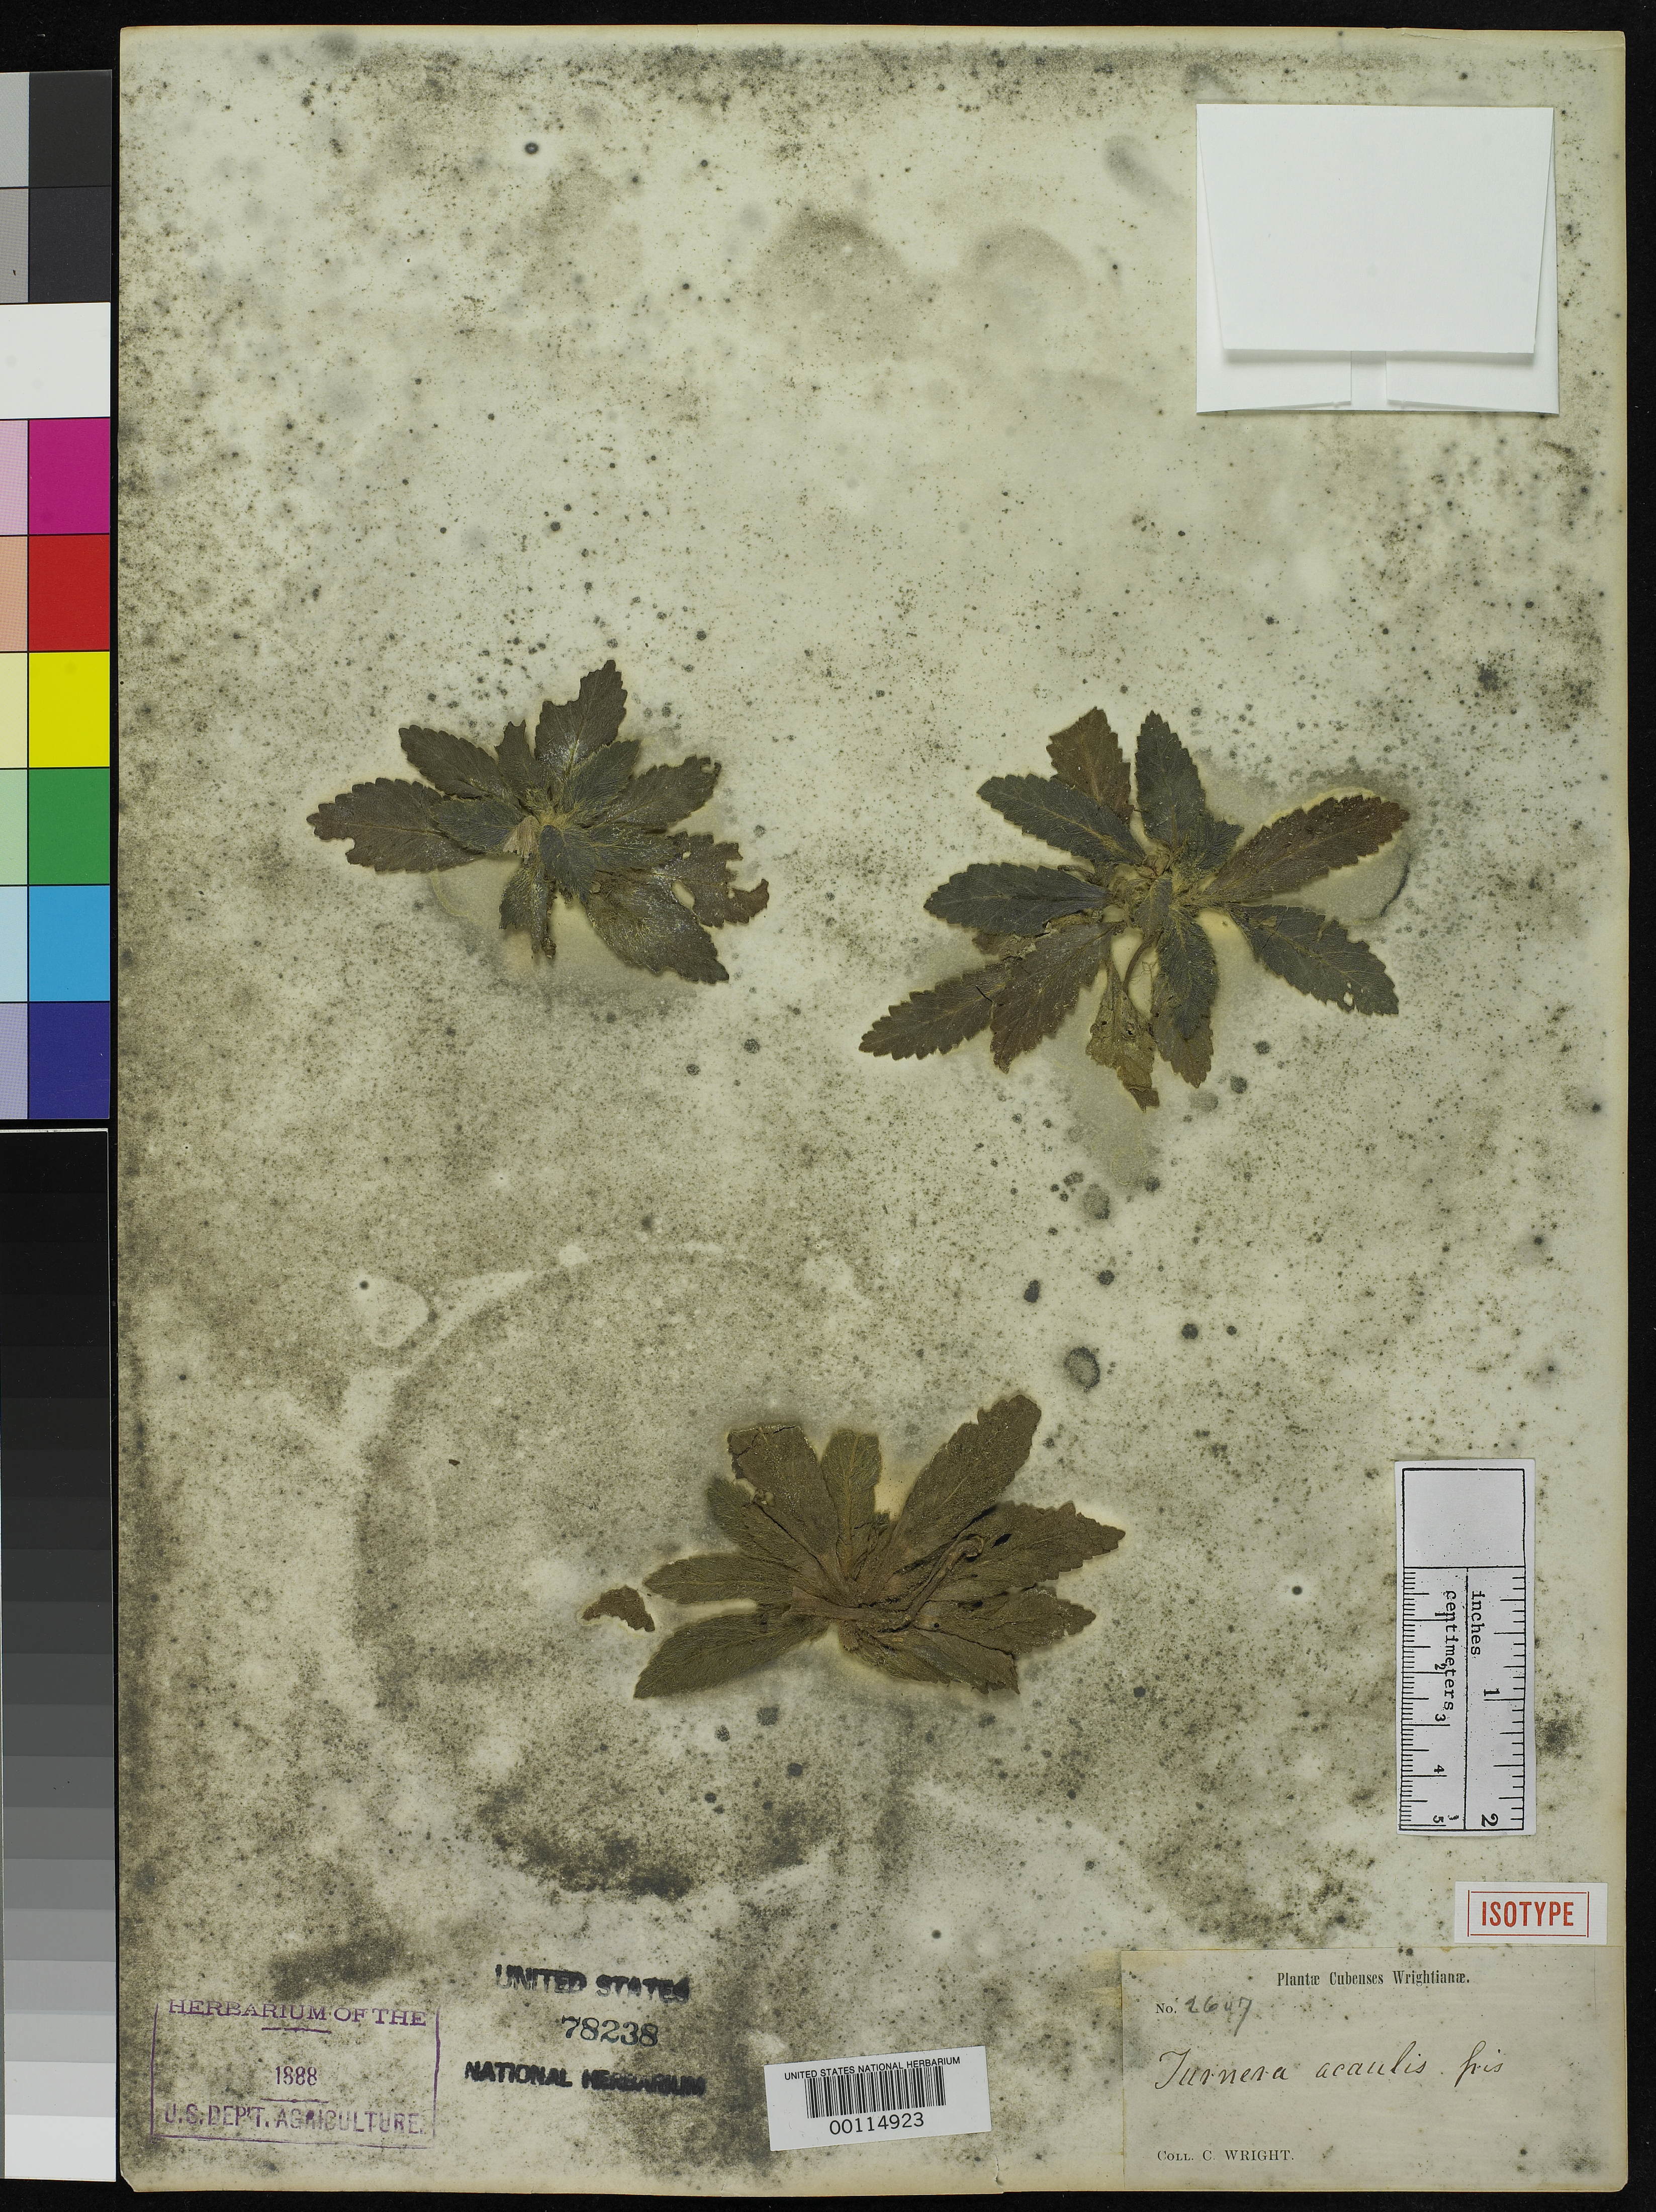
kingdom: Plantae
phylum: Tracheophyta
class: Magnoliopsida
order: Malpighiales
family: Turneraceae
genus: Turnera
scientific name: Turnera acaulis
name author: Griseb.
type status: Isotype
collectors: C. Wright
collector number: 2607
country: Cuba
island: Greater Antilles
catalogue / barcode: US 78238